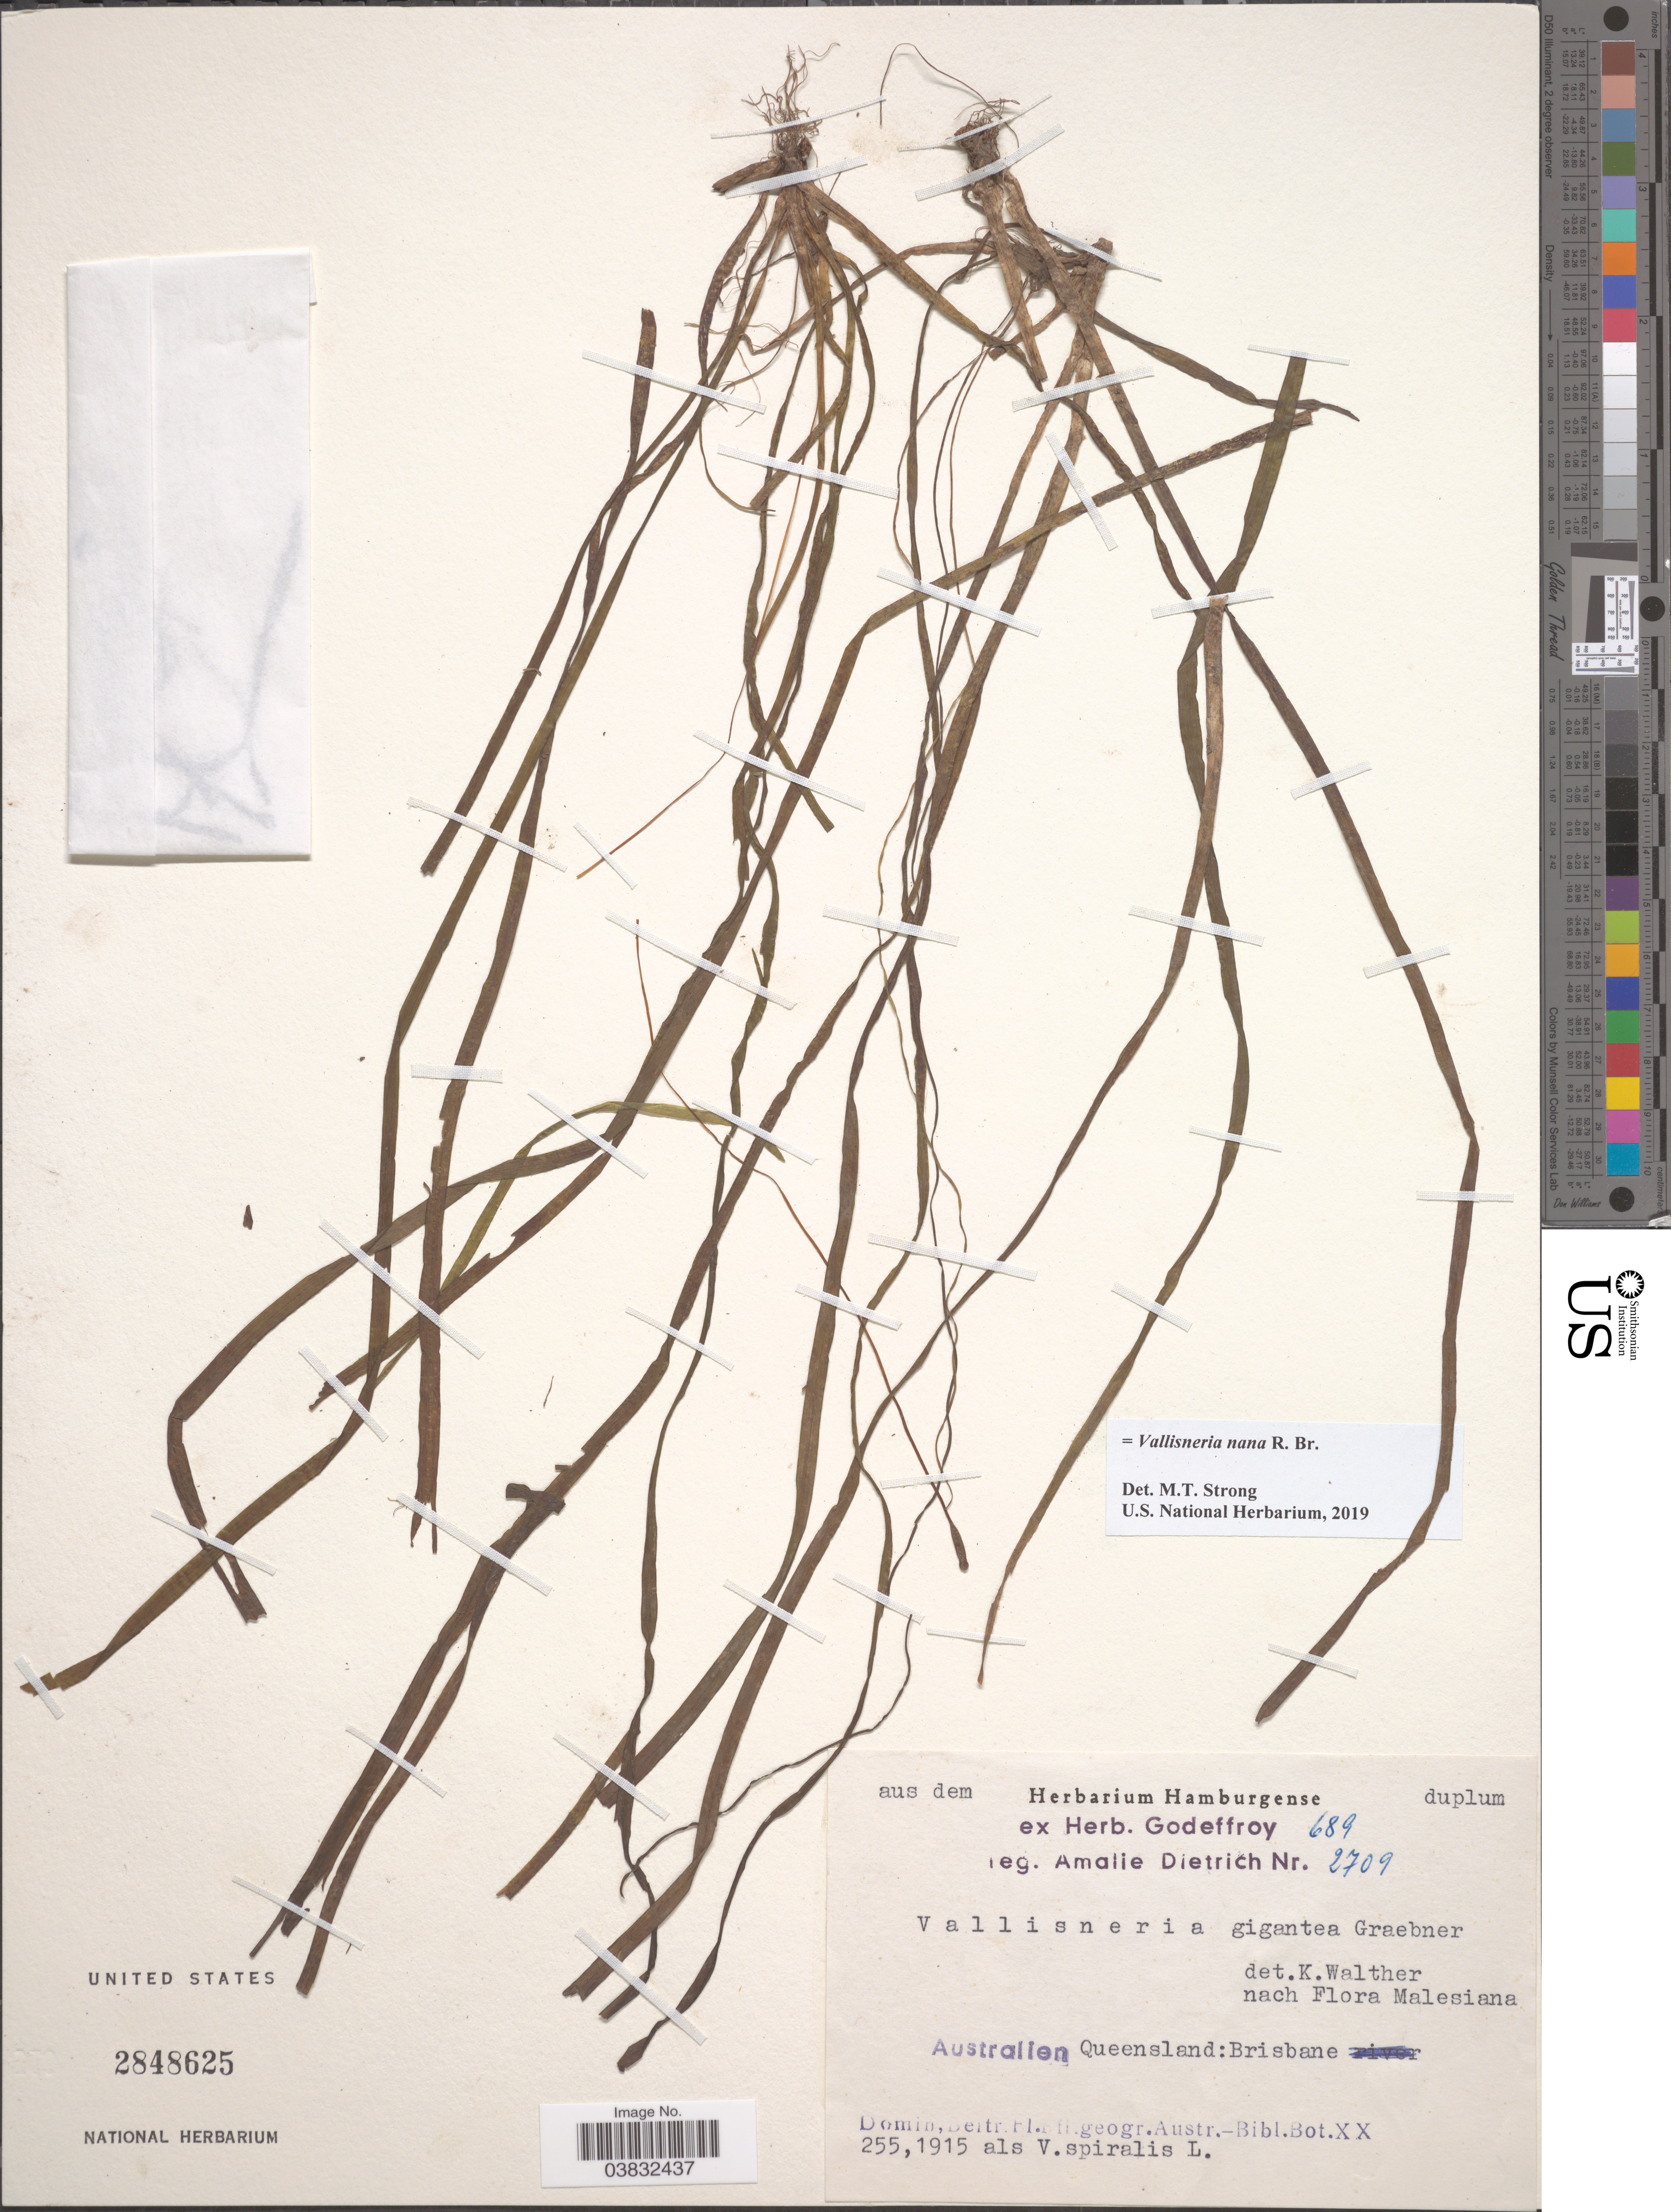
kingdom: Plantae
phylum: Tracheophyta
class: Liliopsida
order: Alismatales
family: Hydrocharitaceae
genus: Vallisneria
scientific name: Vallisneria nana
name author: R. Br.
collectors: A. G. Dietrich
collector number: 2709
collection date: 1915-05-25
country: Australia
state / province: Queensland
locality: Brisbane.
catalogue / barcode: US 2848625